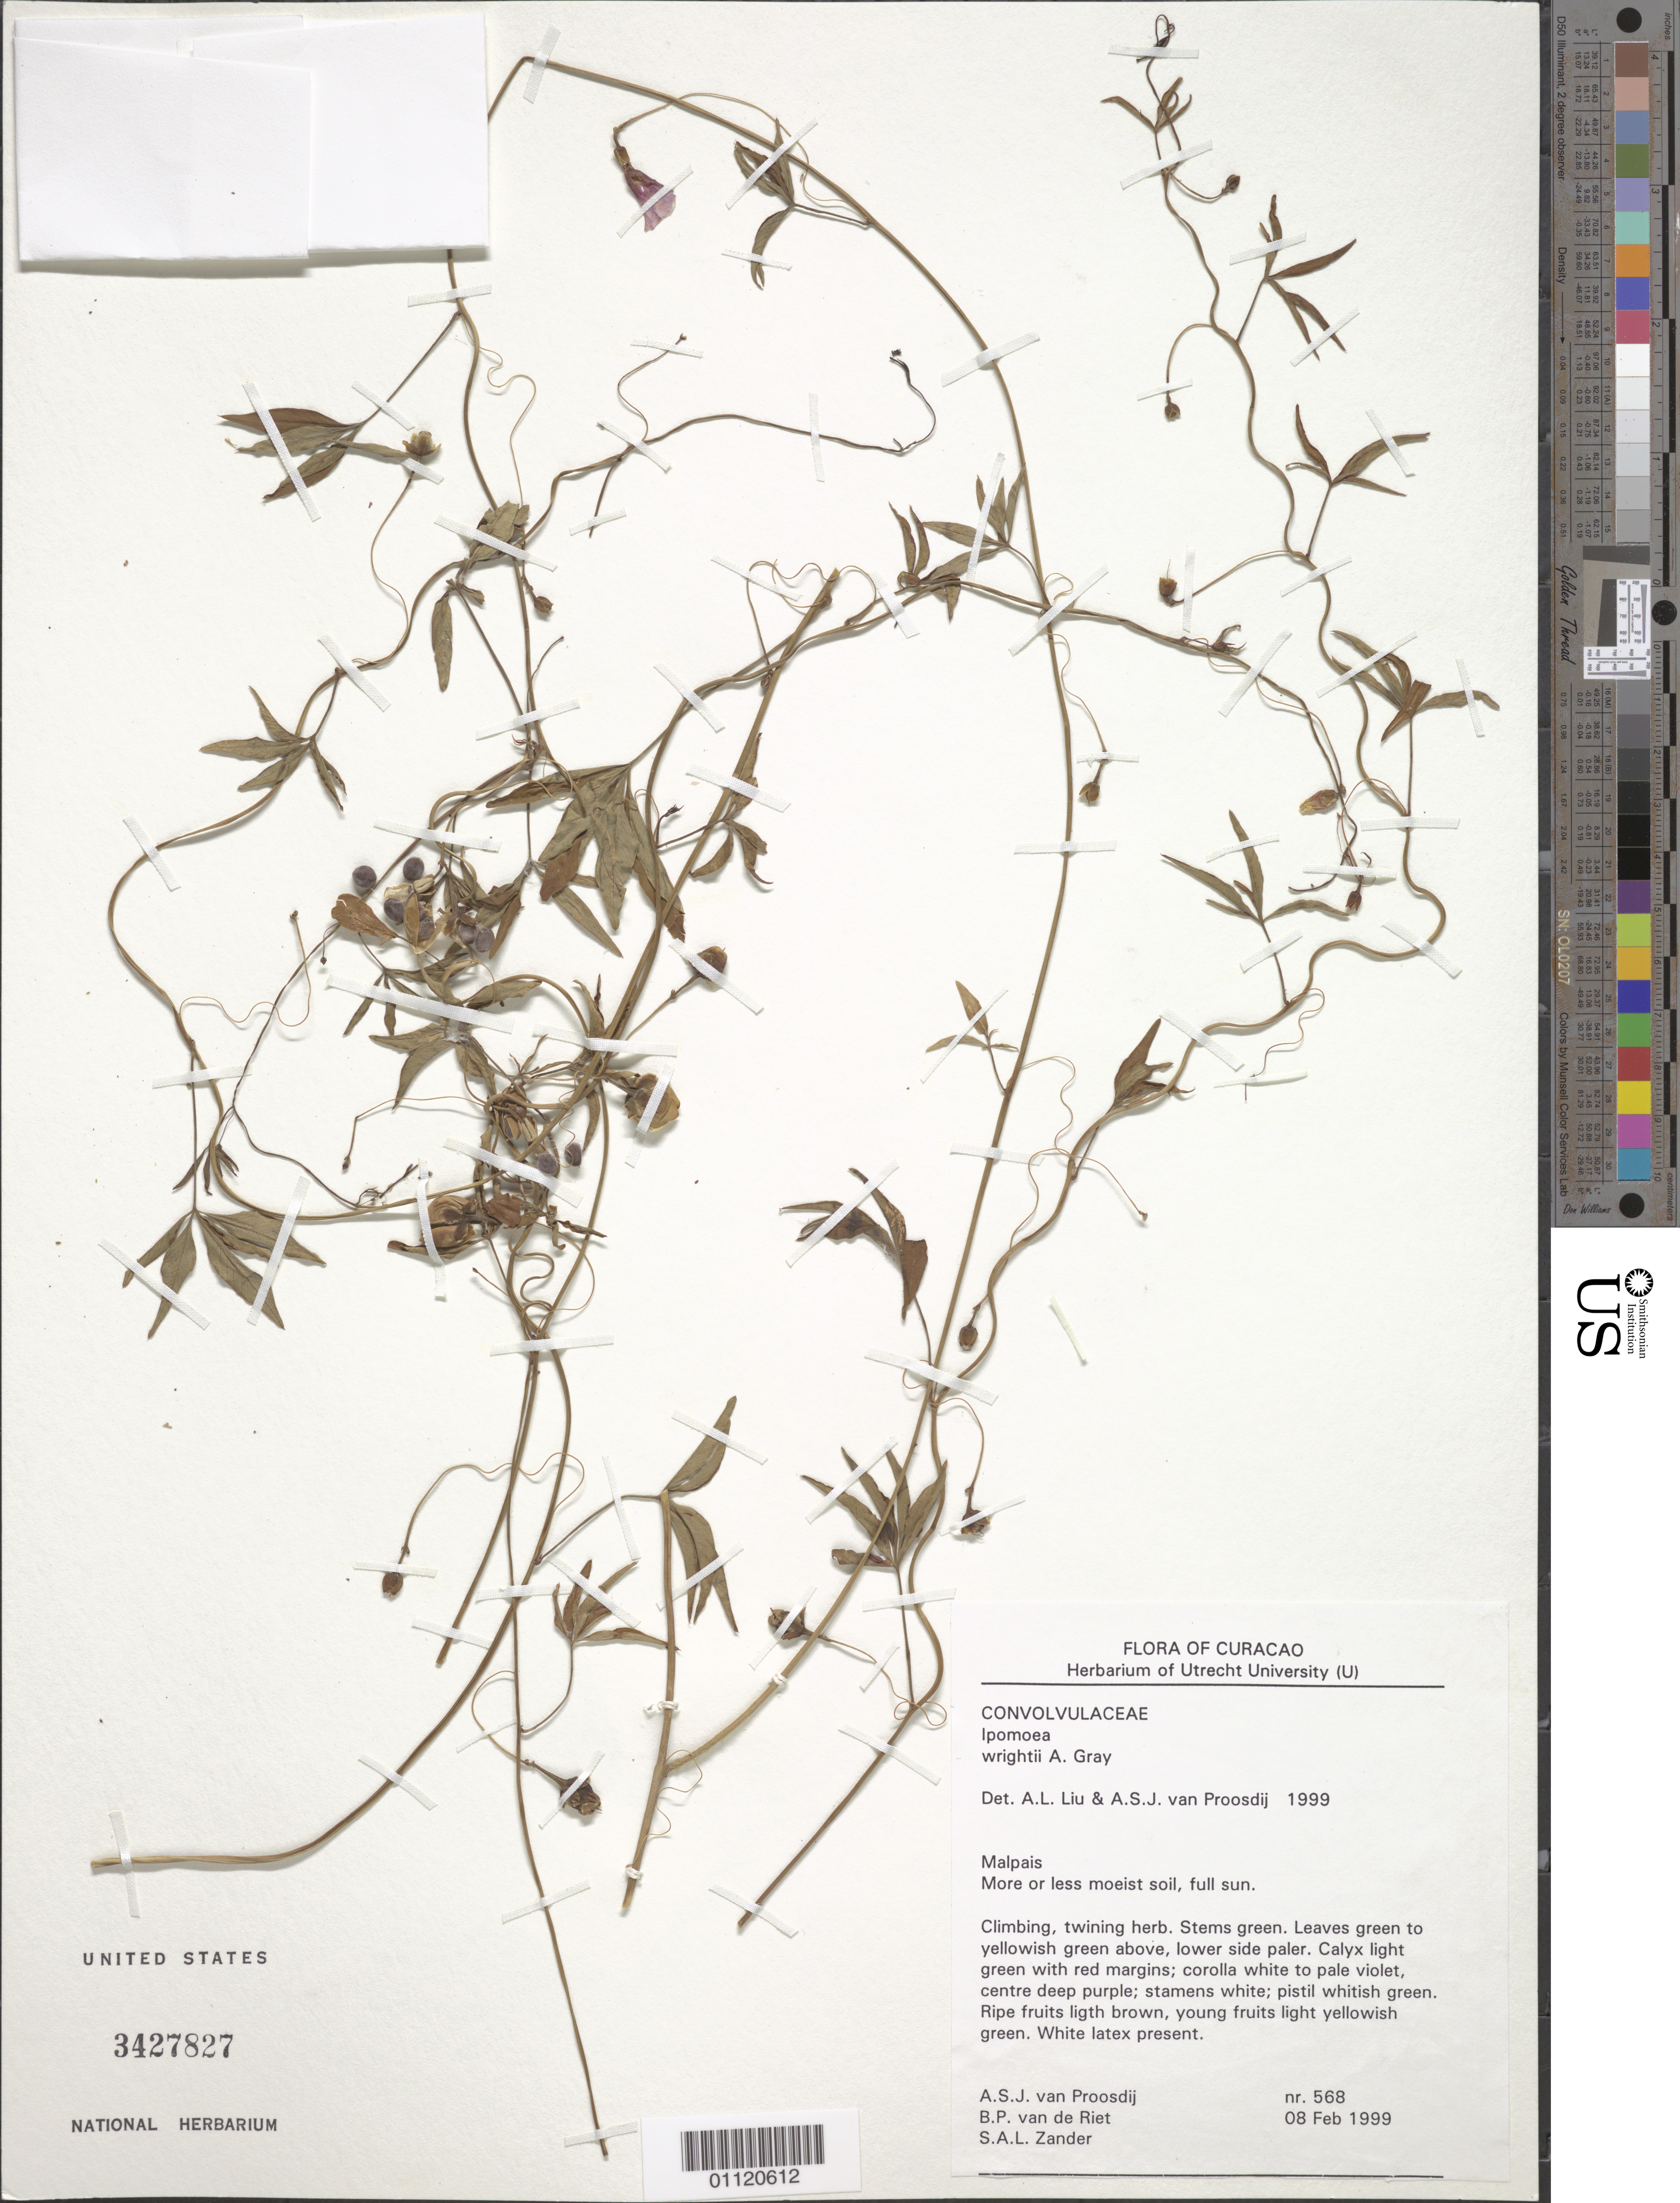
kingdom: Plantae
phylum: Tracheophyta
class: Magnoliopsida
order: Solanales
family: Convolvulaceae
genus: Ipomoea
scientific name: Ipomoea wrightii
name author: A. Gray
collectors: A. Proosdij, B. Riet & S. Zander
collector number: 568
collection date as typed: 08 Feb 1999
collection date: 1999-02-08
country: Curaçao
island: Curaçao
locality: Malpais: more or less moist soil, full sun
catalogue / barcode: US 3427827